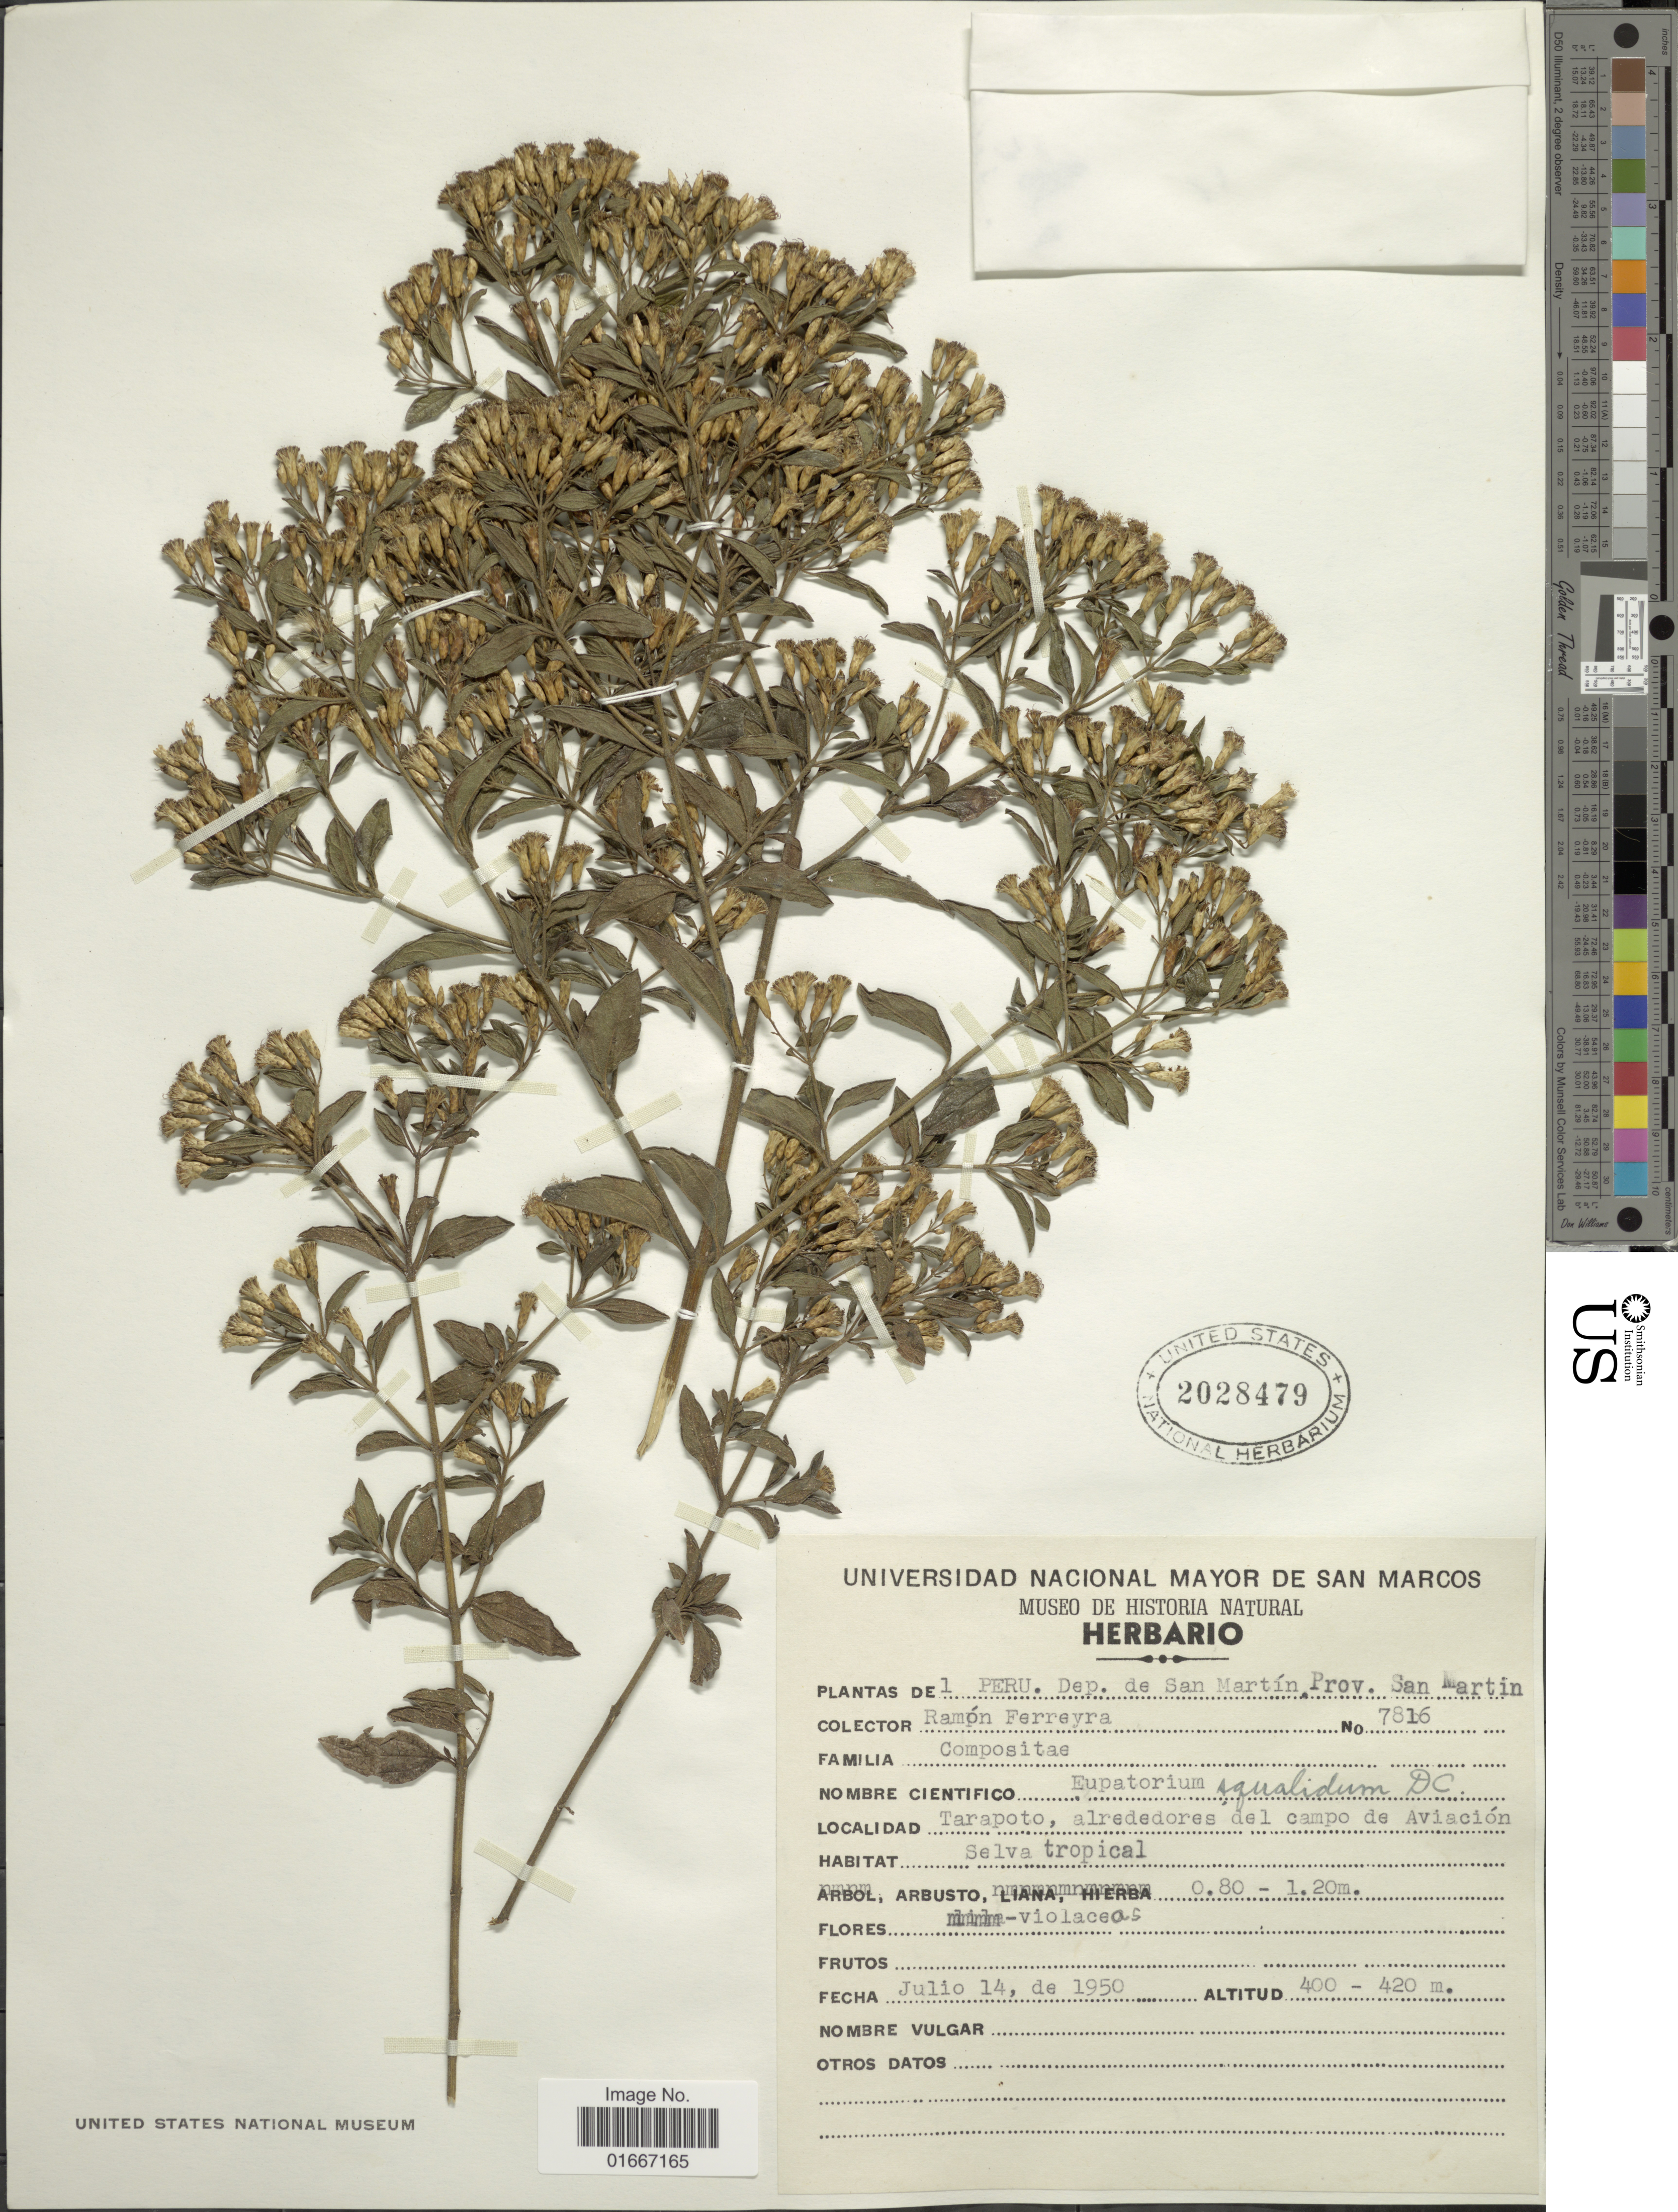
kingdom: Plantae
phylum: Tracheophyta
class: Magnoliopsida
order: Asterales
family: Asteraceae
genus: Chromolaena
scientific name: Chromolaena squalida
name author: (DC.) R.M. King & H. Rob.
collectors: R. A. Ferreyra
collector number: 7816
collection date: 1950-07-14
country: Peru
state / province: San Martín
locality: Peru. Dep. de San Martin. PROV. San Martin. Tarapoto, alrededores del campo de Aviacion. Selva tropical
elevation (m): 400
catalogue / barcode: US 2028479